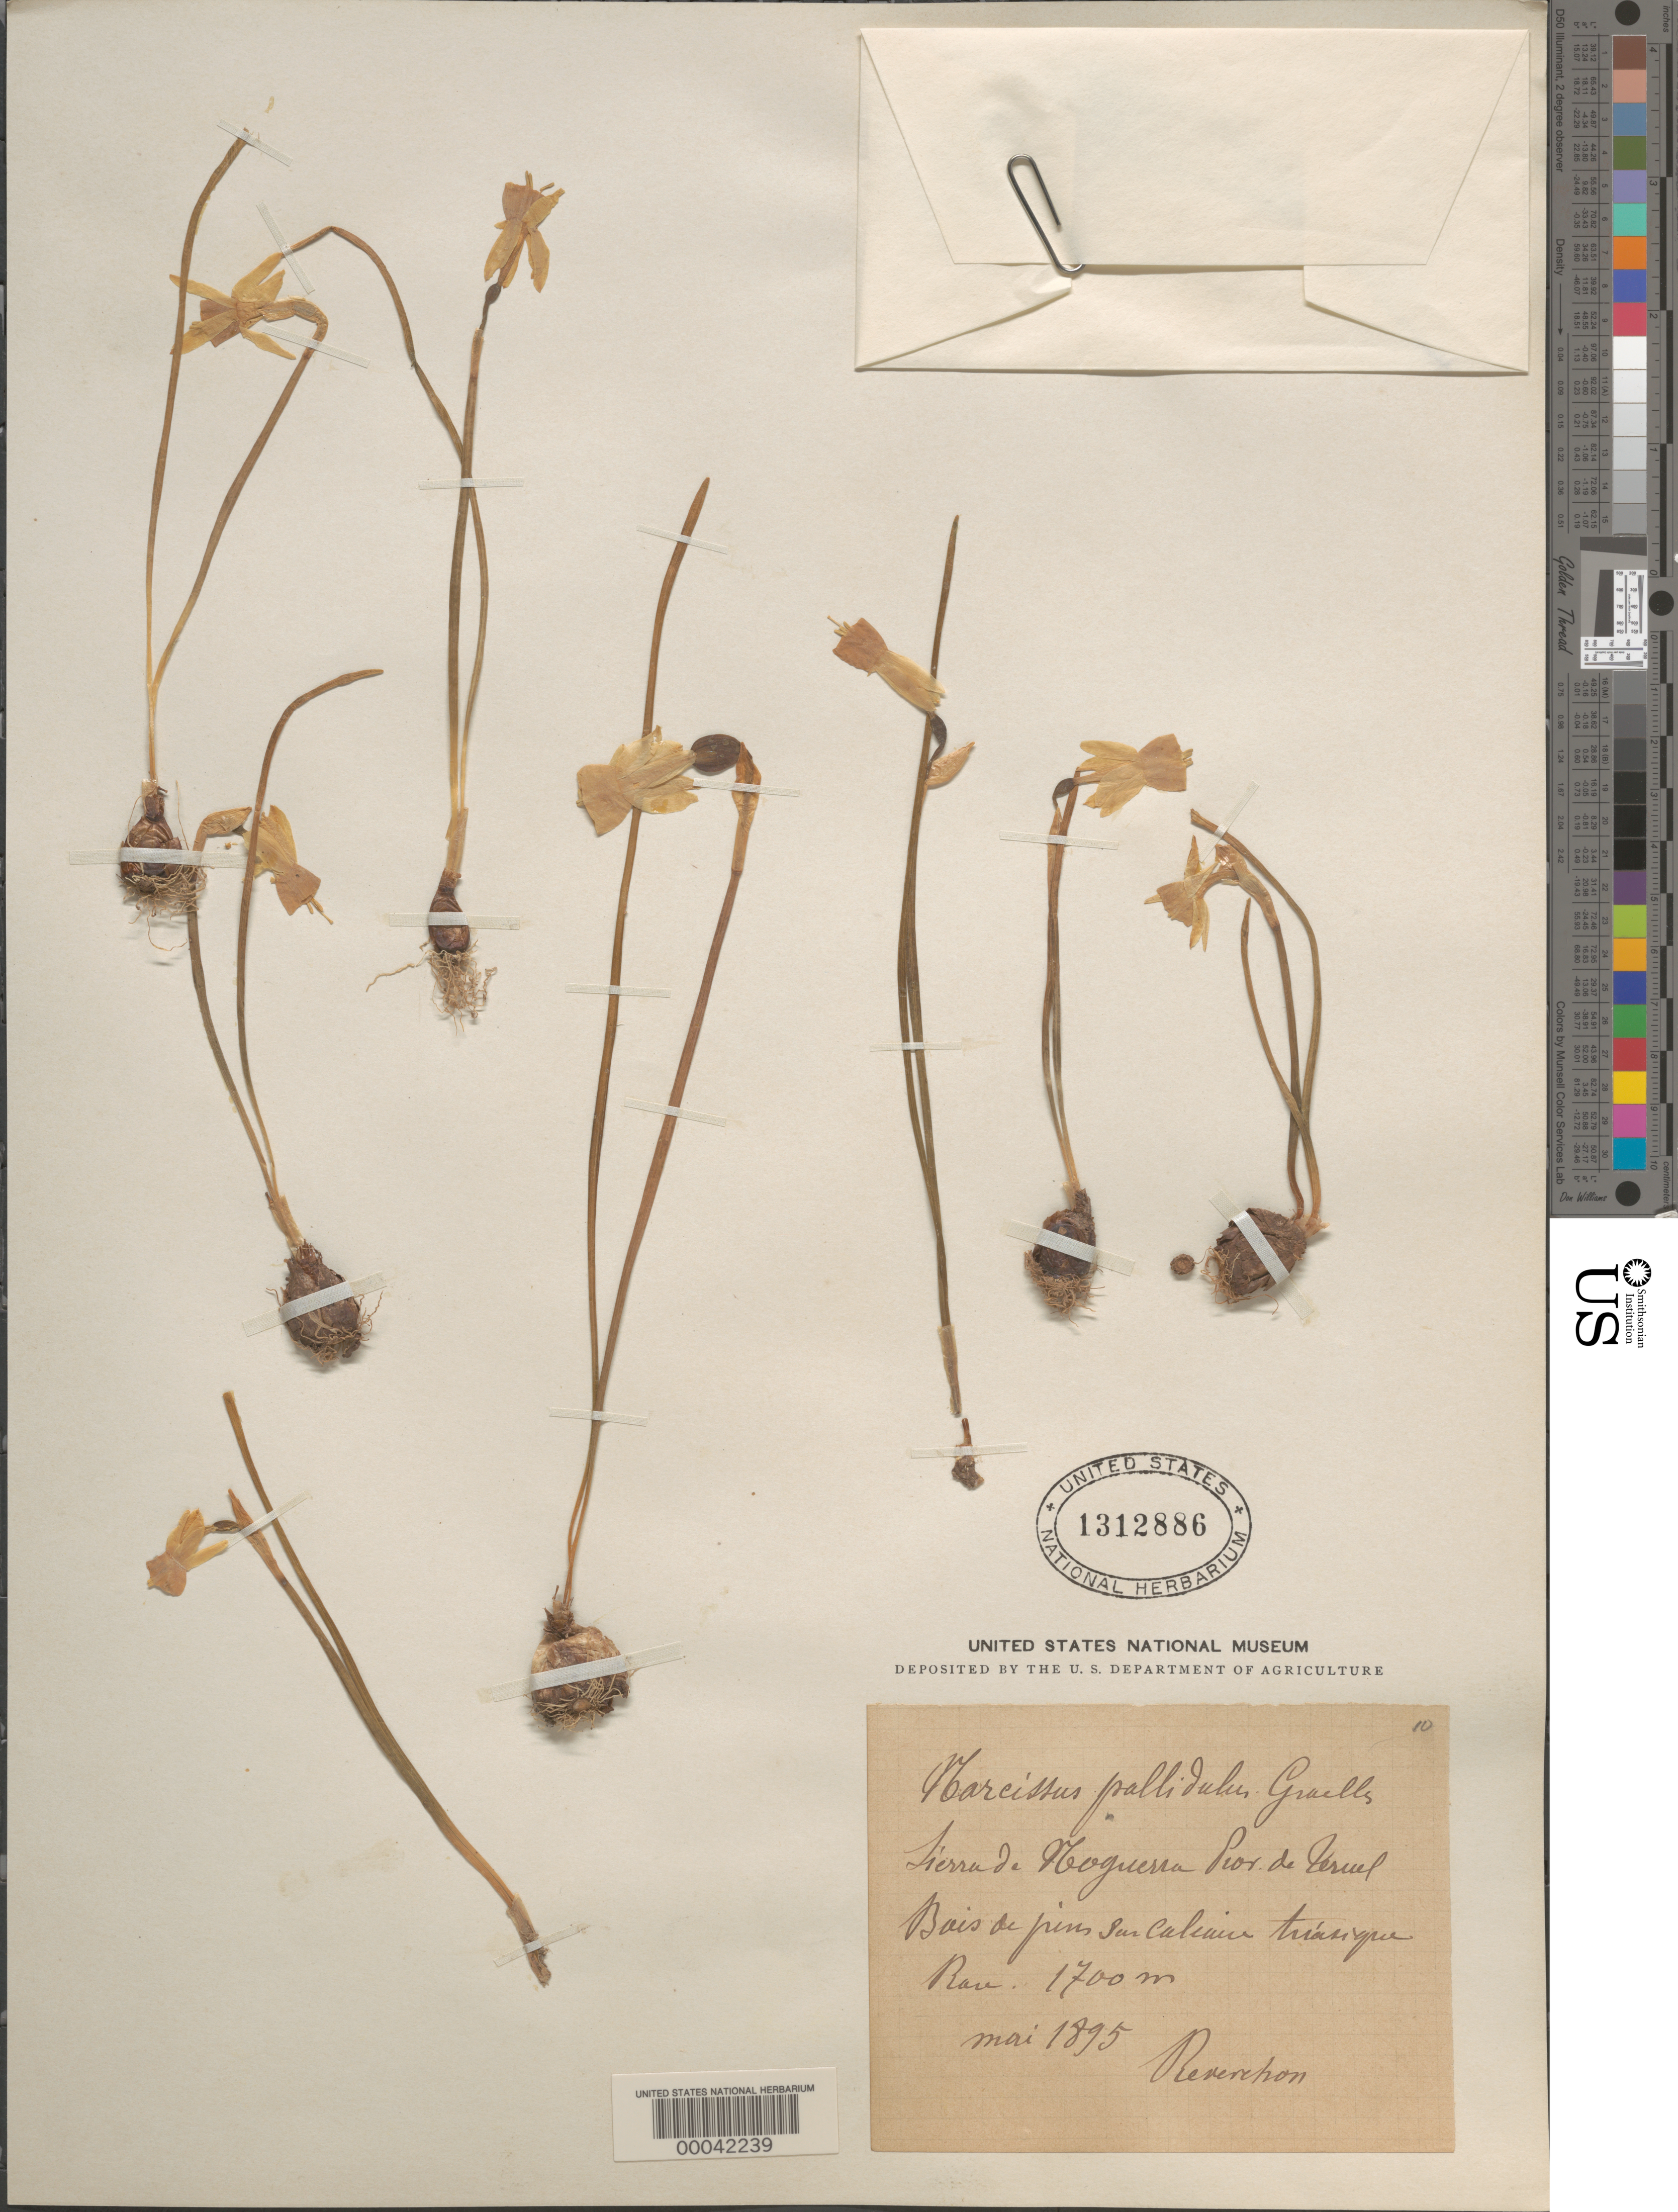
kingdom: Plantae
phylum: Tracheophyta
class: Liliopsida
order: Asparagales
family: Amaryllidaceae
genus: Narcissus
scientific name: Narcissus pallidulus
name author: Graells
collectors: E. Reverchon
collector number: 5184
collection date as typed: May 1895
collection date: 1895-05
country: Spain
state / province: Aragón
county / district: Teruel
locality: Sierra de noguera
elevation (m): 1700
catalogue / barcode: US 1312886